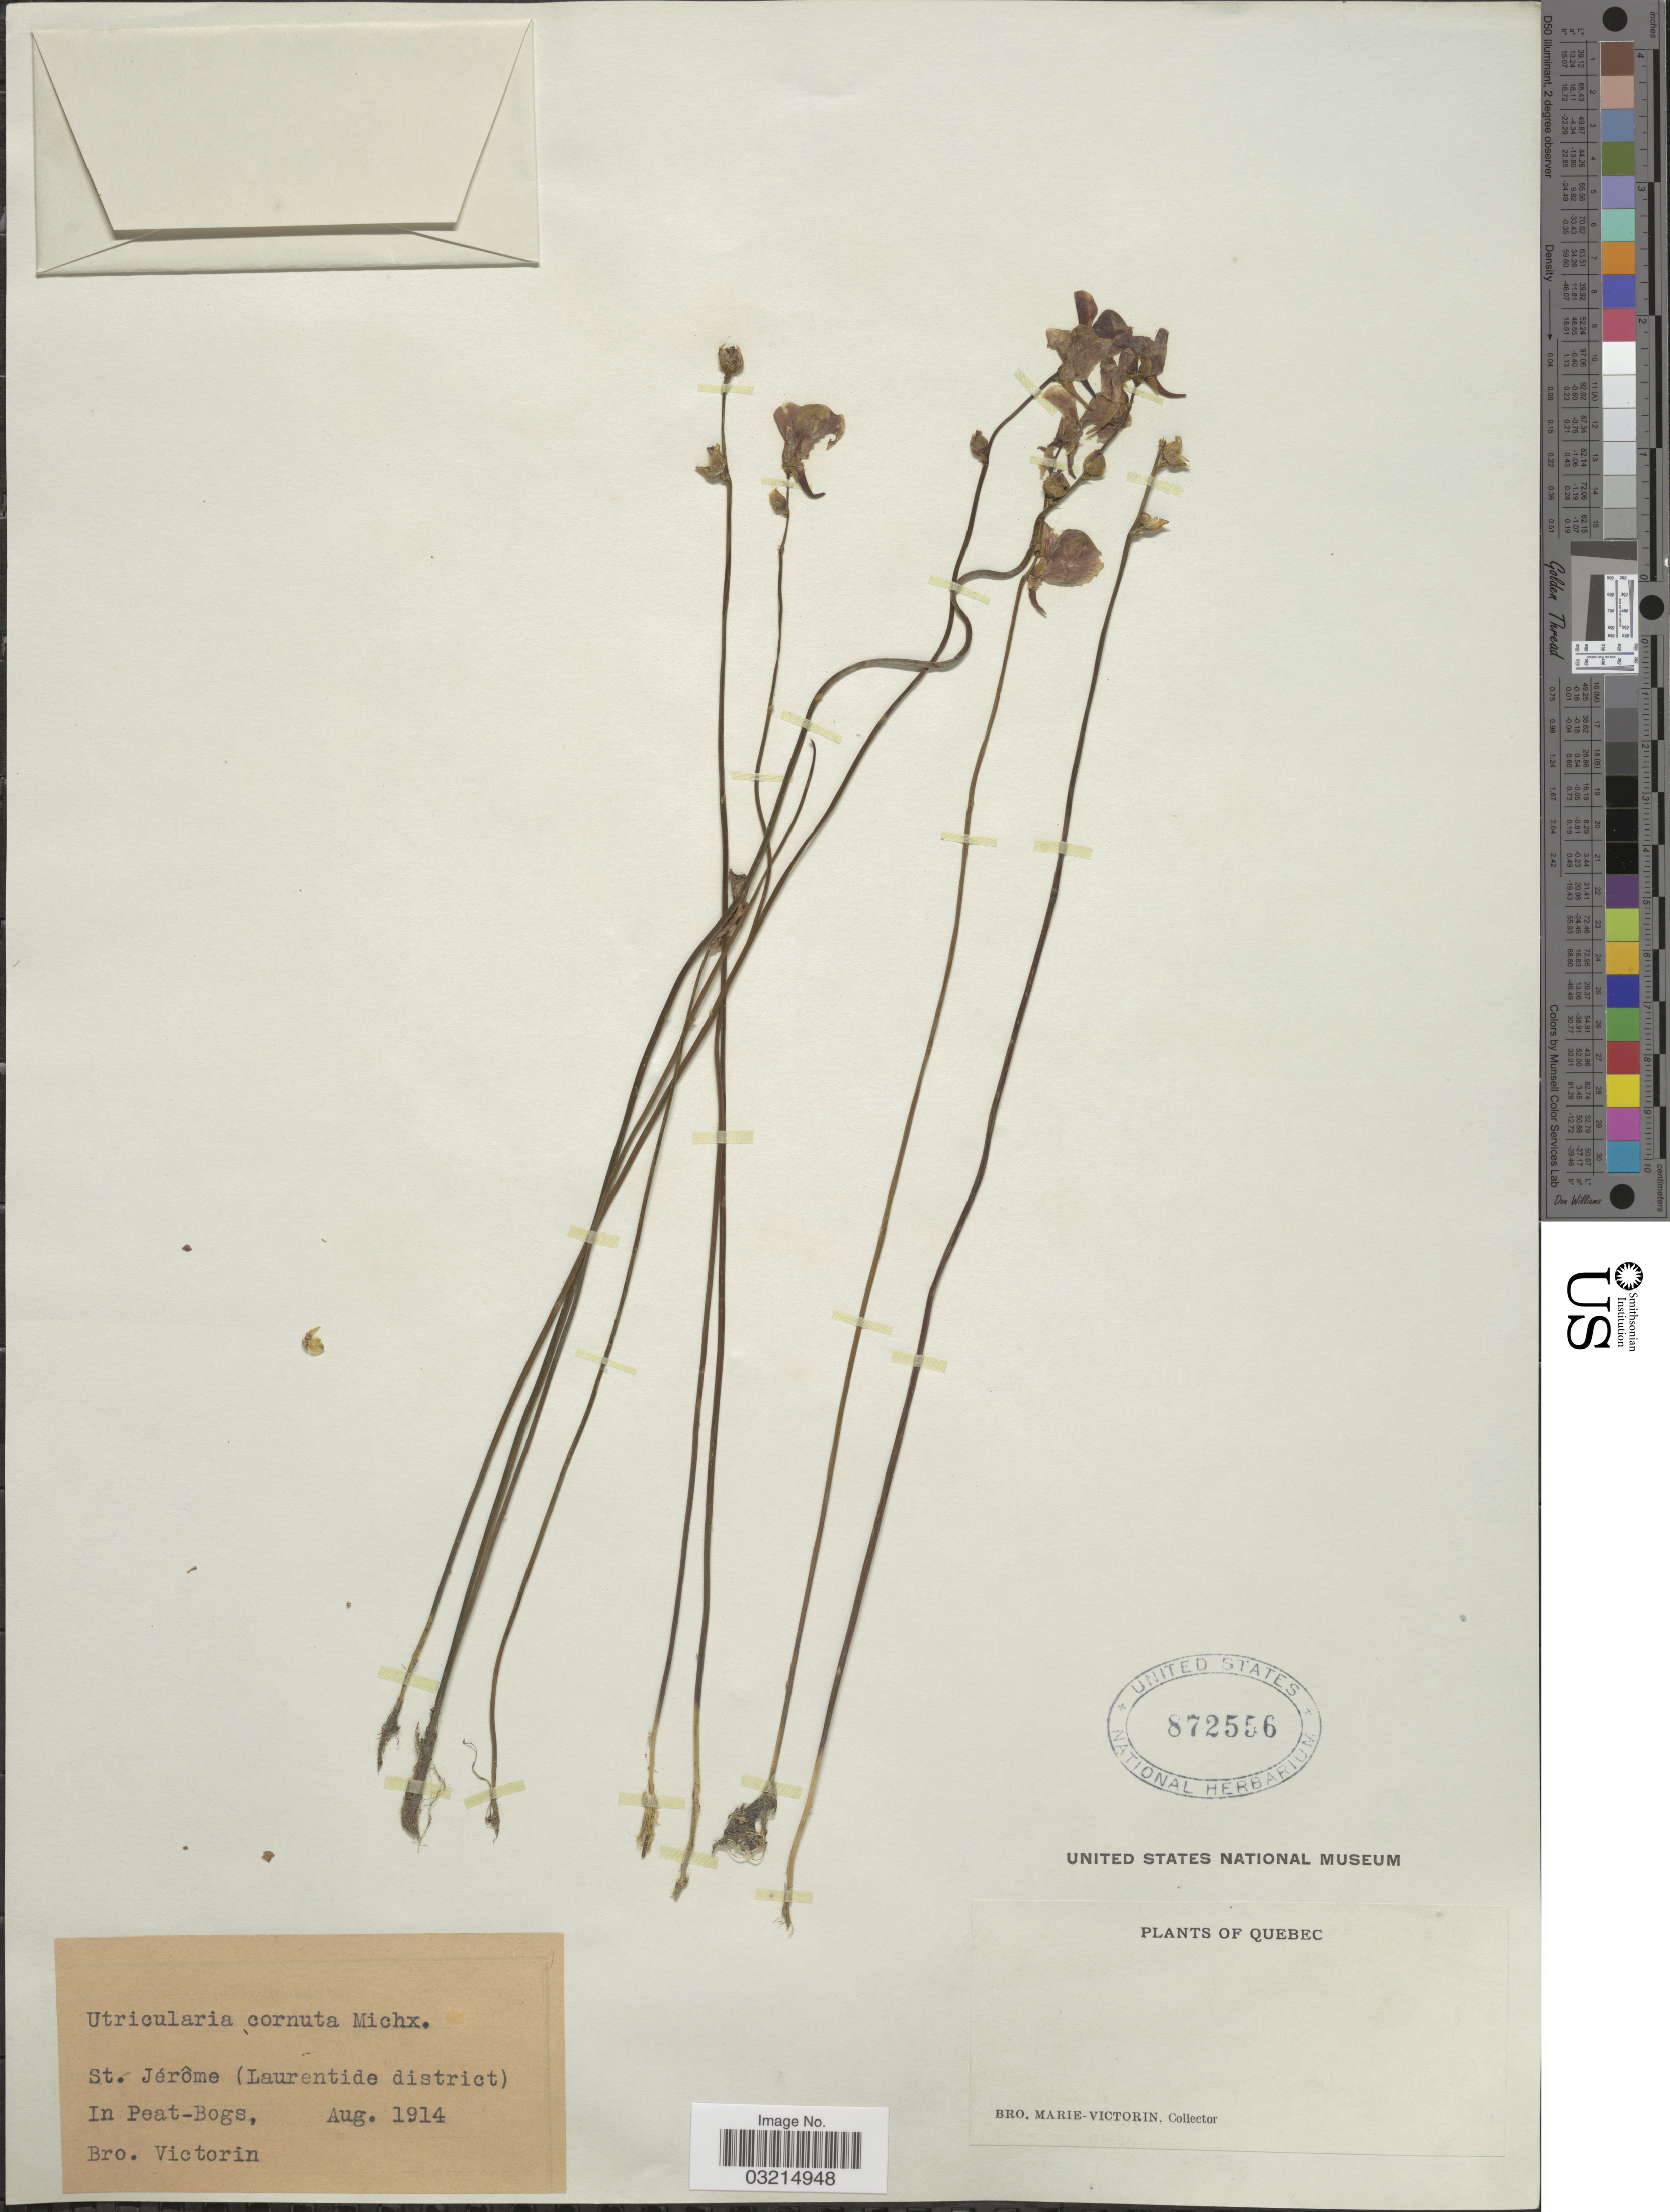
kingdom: Plantae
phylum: Tracheophyta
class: Magnoliopsida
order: Lamiales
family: Lentibulariaceae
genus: Utricularia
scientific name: Utricularia cornuta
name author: Michx.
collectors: Fr. Marie-Victorin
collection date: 1914-08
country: Canada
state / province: Quebec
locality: St. Jérôme (Laurentide district), In Peat-Bogs.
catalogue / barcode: US 872556